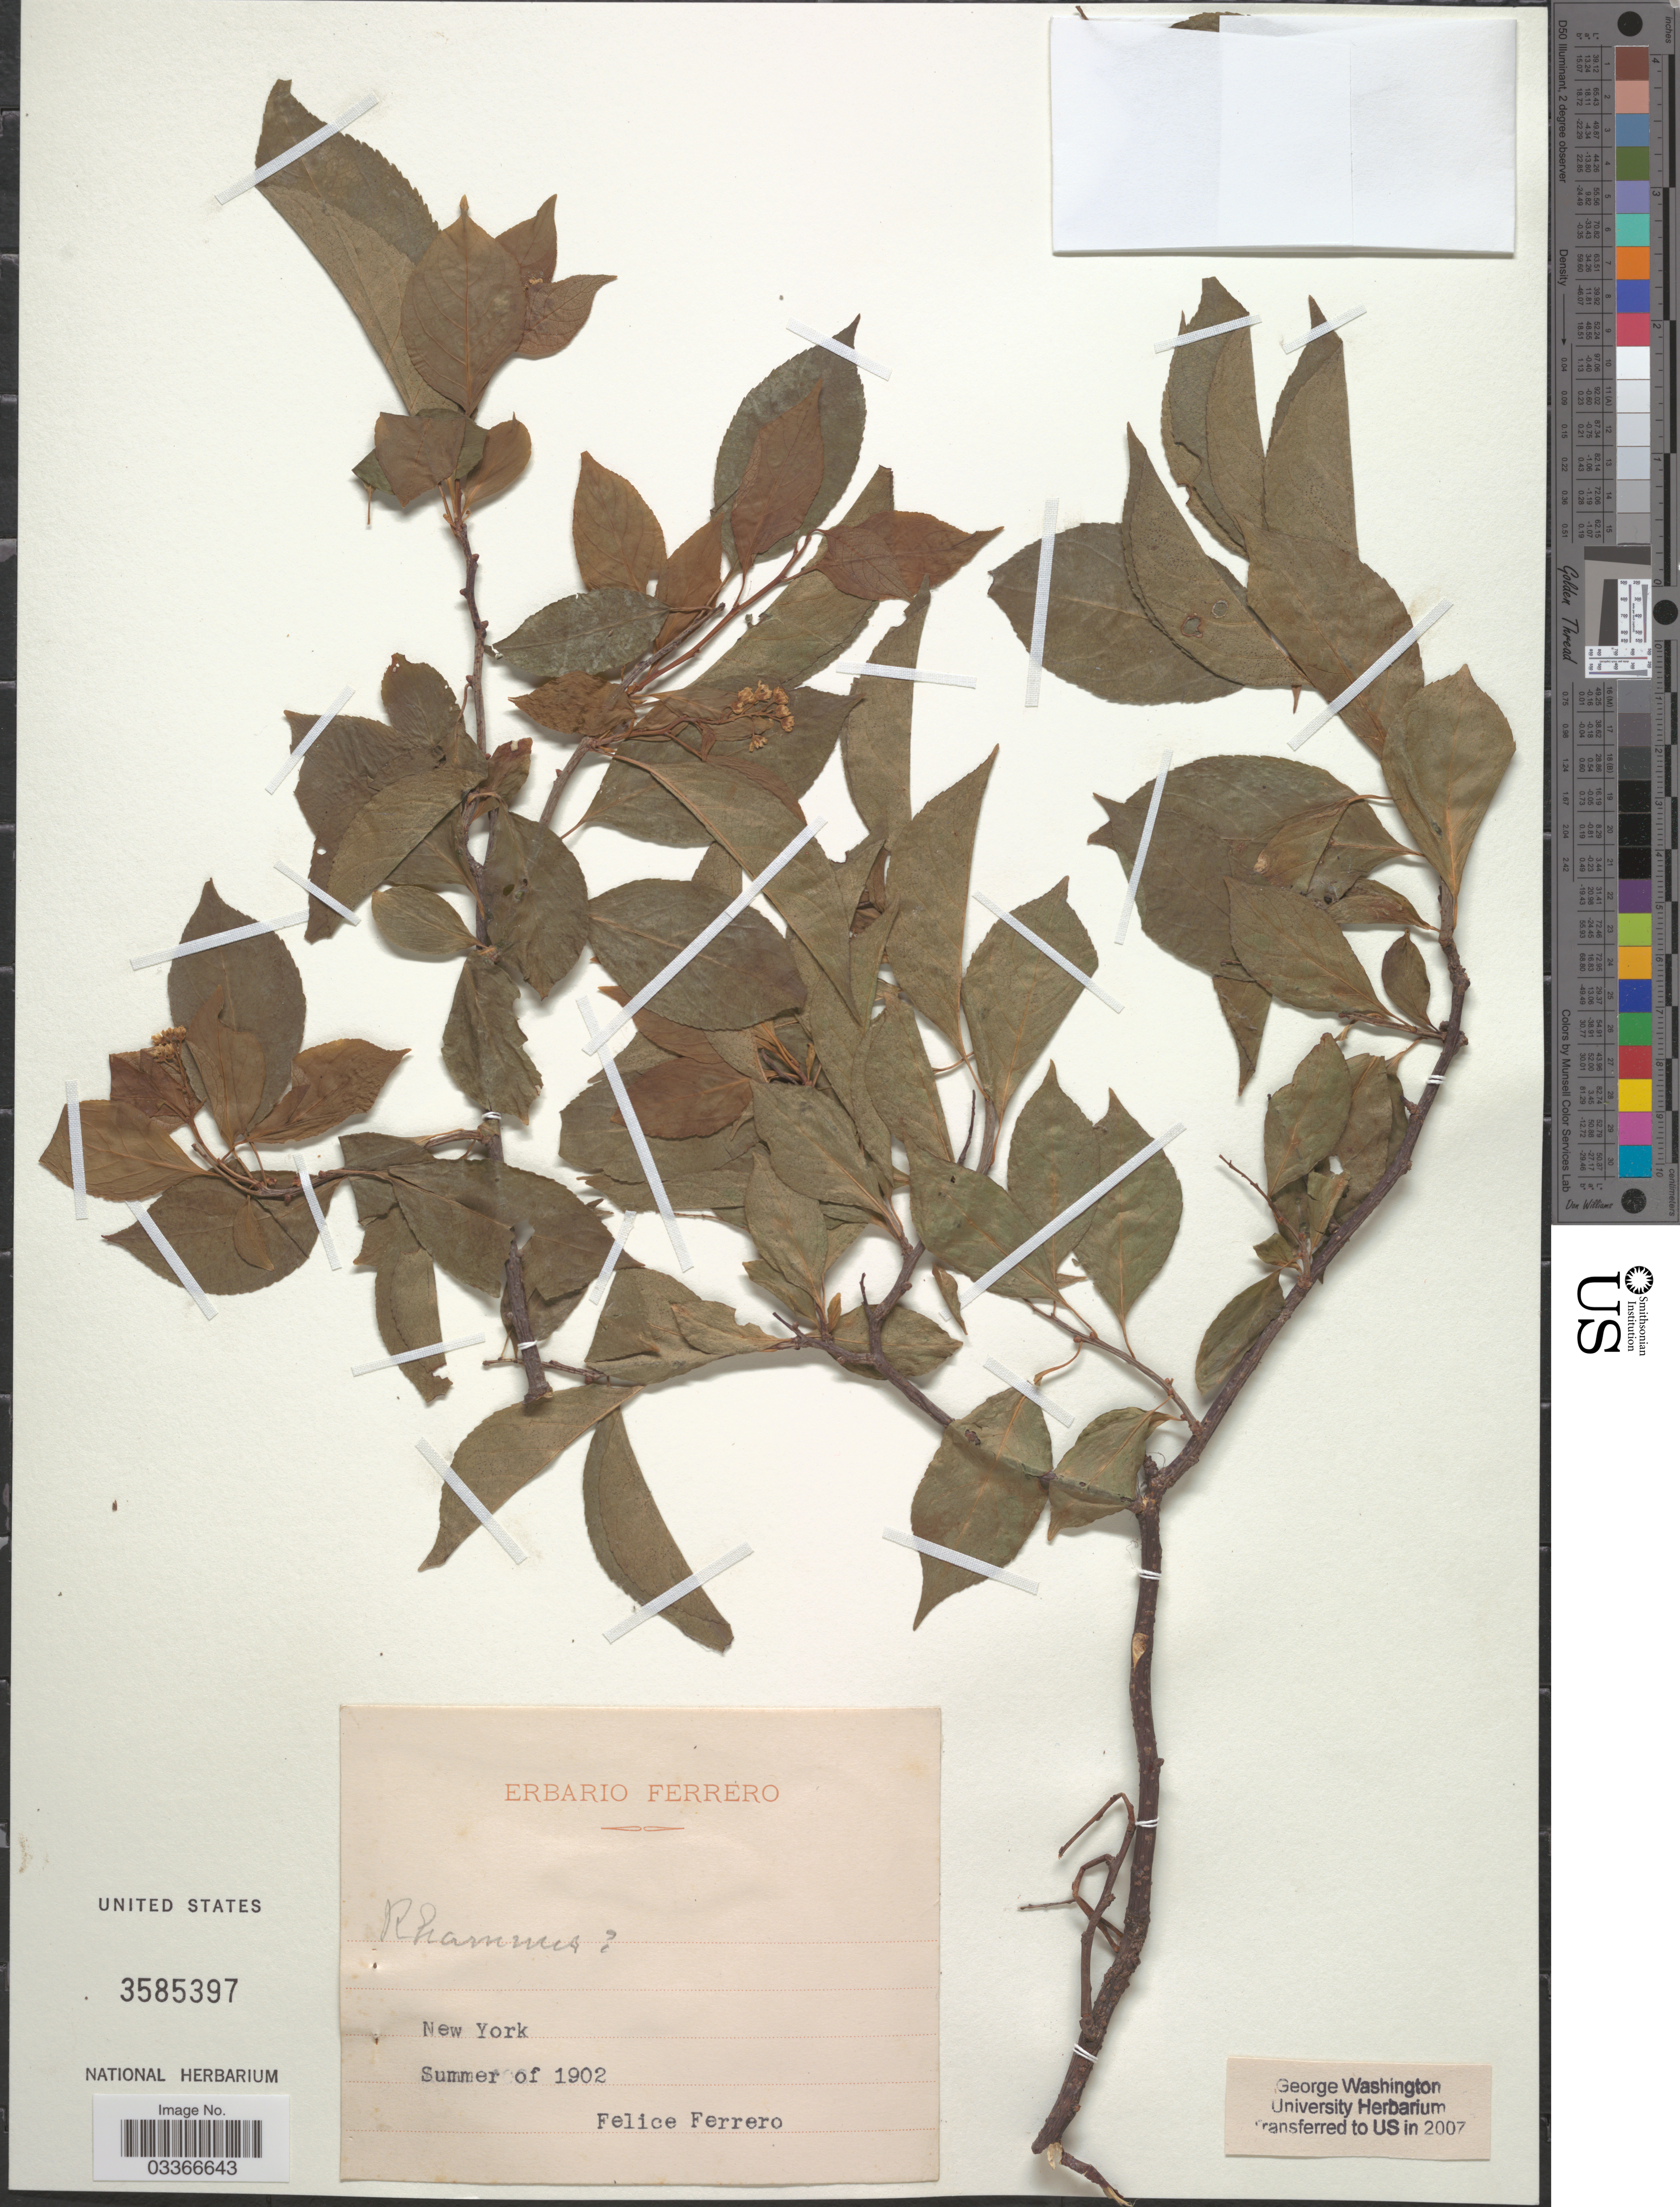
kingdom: Plantae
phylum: Tracheophyta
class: Magnoliopsida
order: Rosales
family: Rhamnaceae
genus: Rhamnus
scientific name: Rhamnus sp.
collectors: F. Ferrero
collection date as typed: Summer of 1902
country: United States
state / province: New York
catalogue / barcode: US 3585397